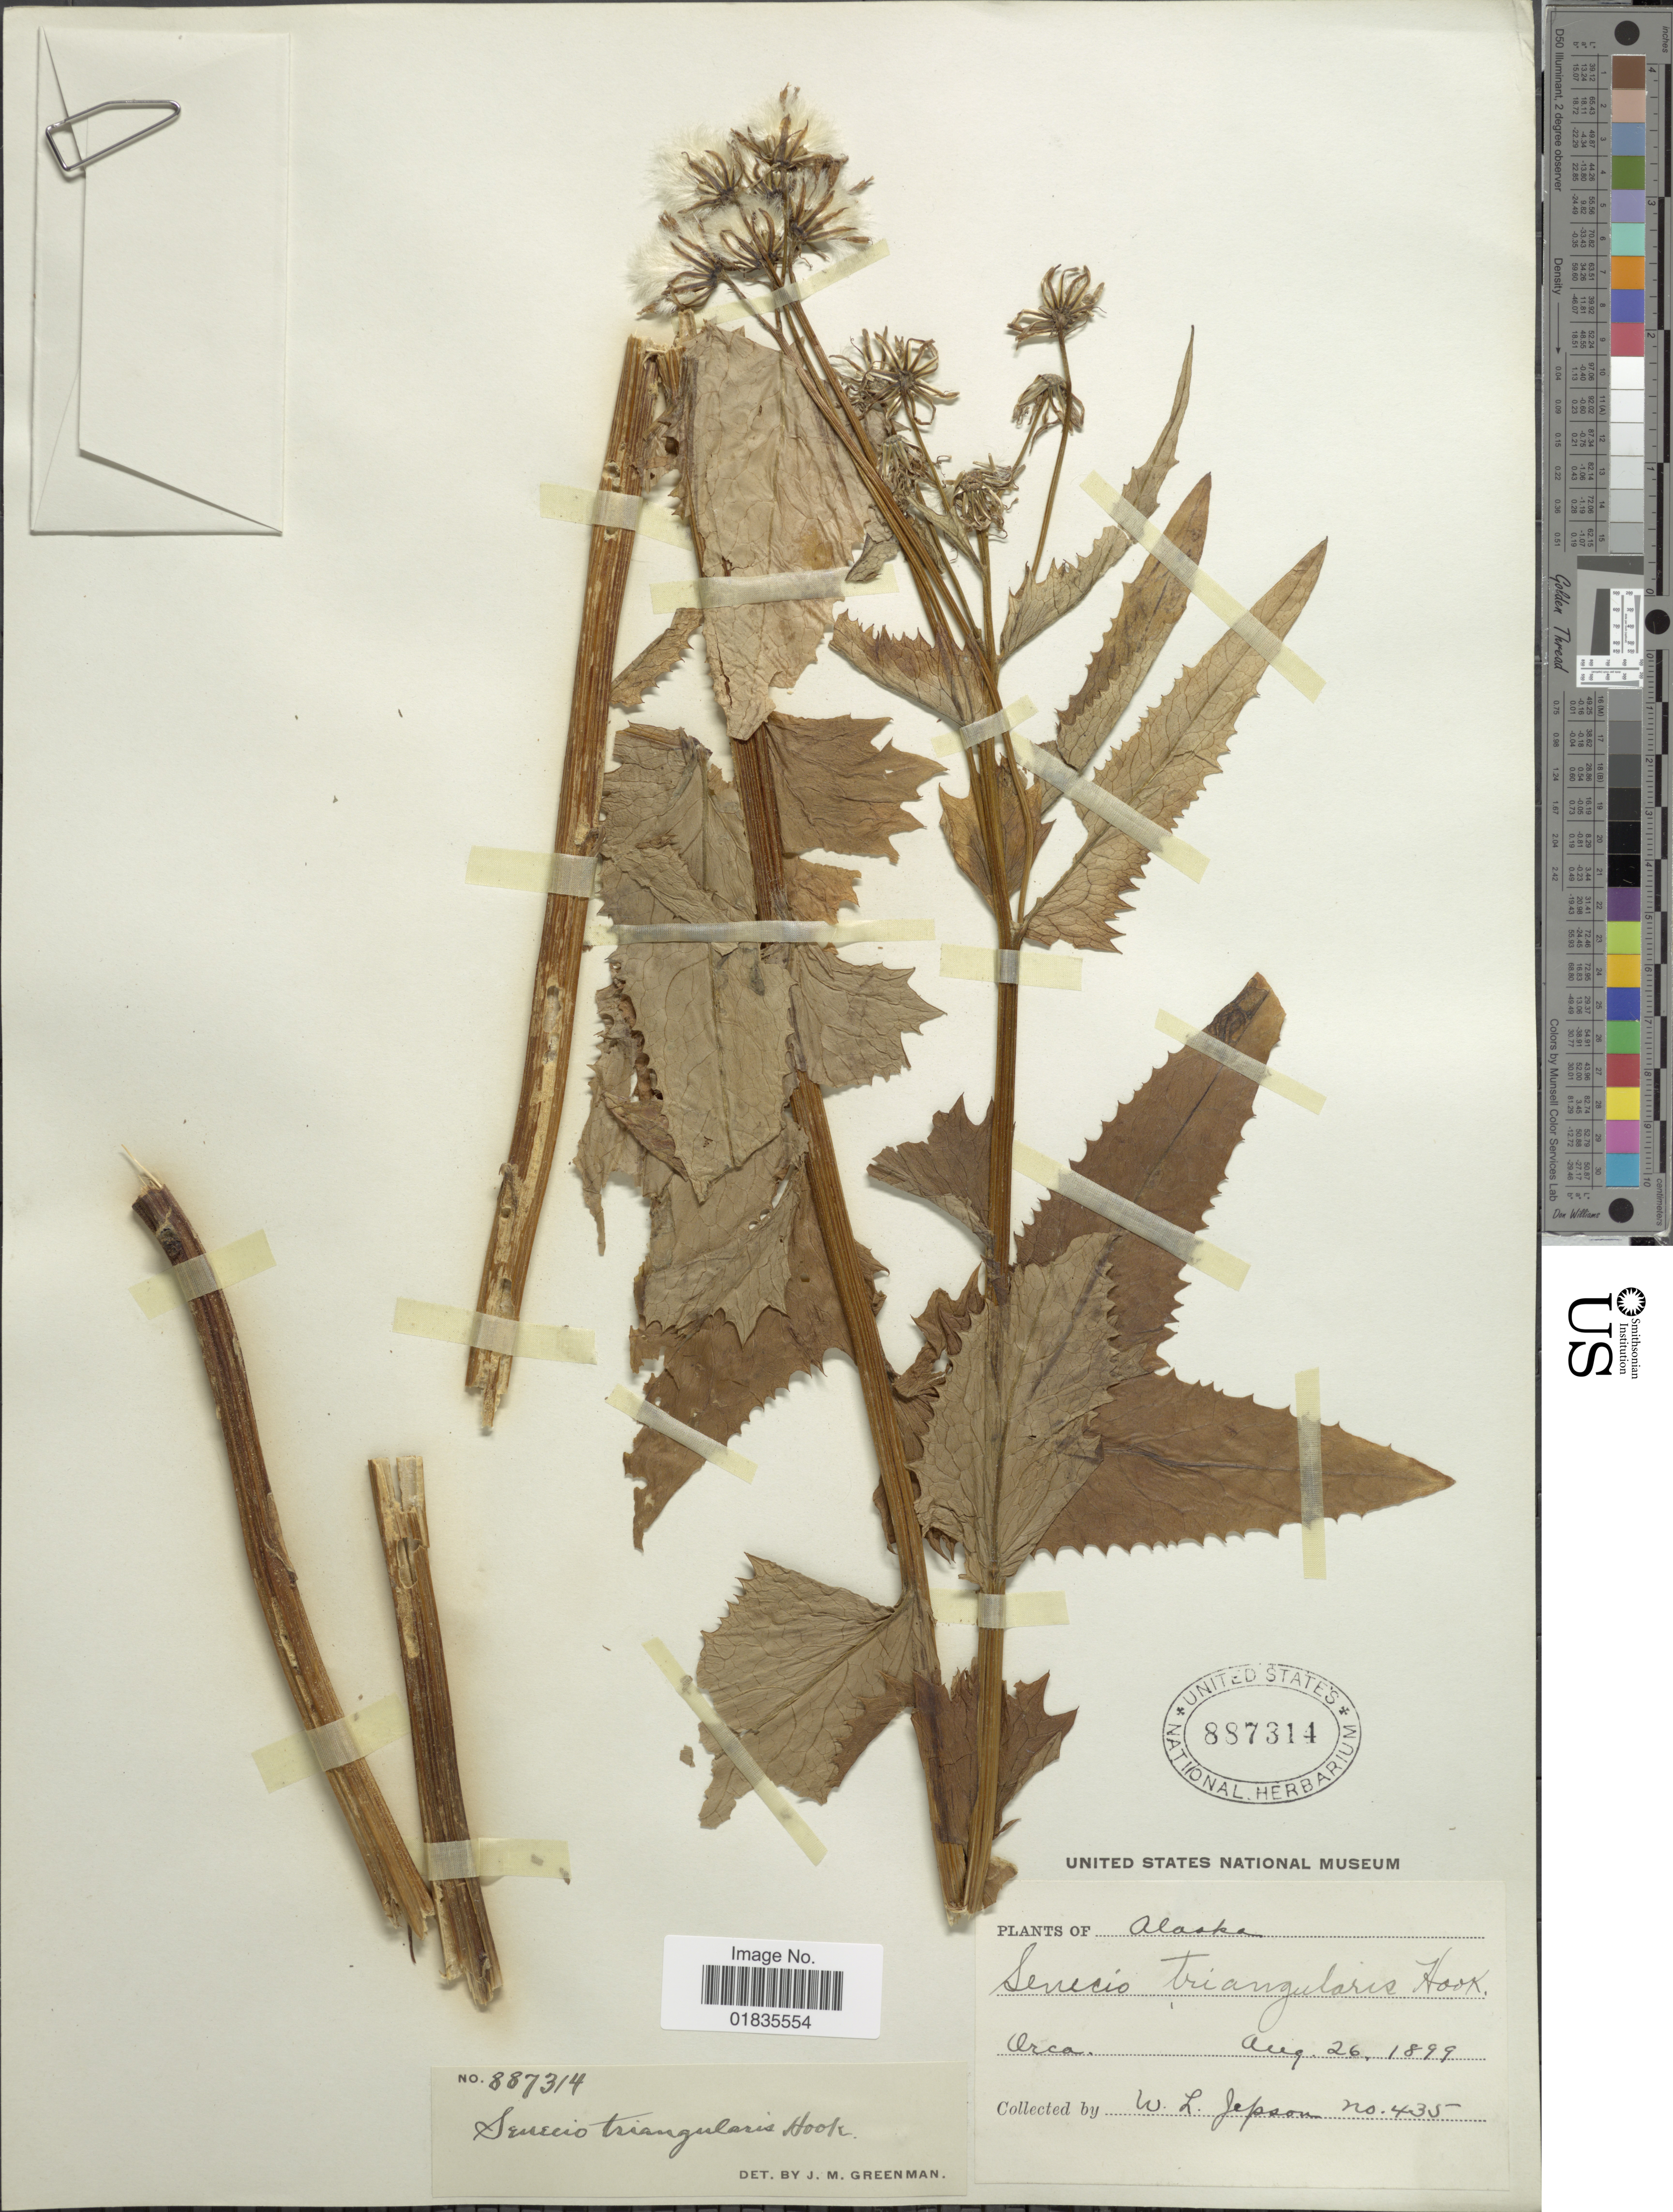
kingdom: Plantae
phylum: Tracheophyta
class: Magnoliopsida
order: Asterales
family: Asteraceae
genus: Senecio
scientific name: Senecio triangularis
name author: Hook.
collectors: W. L. Jepson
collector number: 435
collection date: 1899-08-26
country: United States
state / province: Alaska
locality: Orca.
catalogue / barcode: US 887314